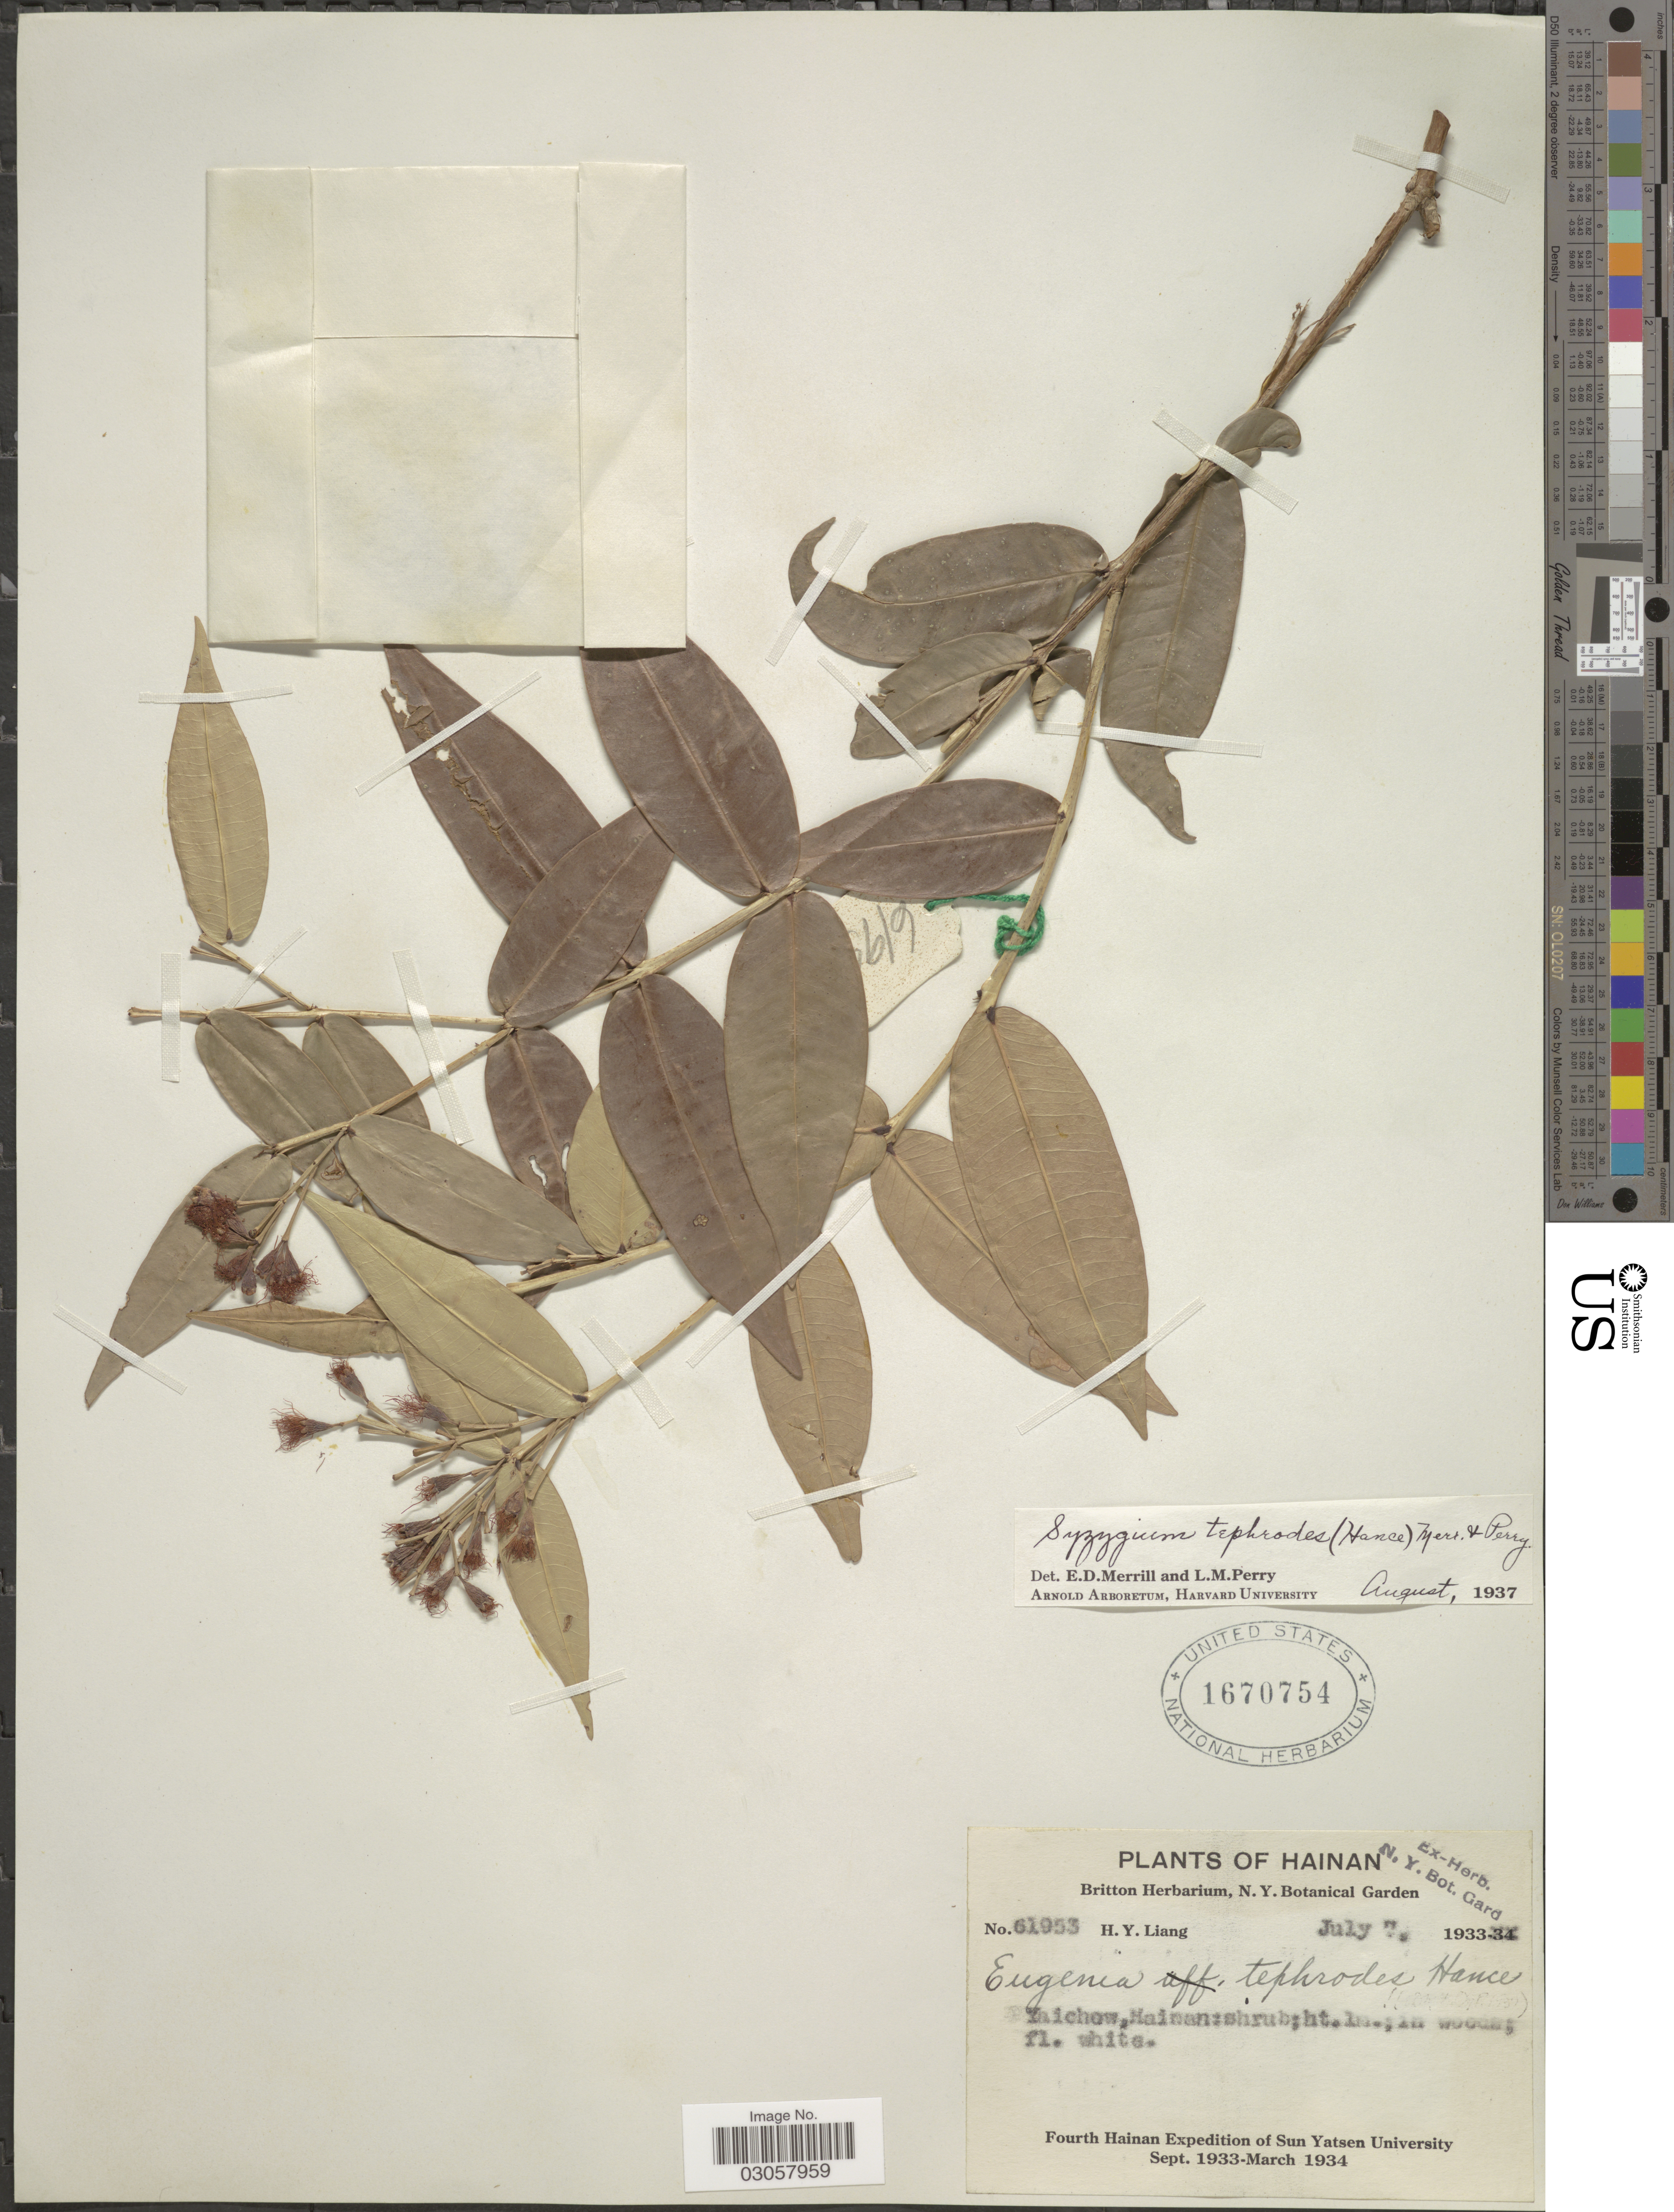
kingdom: Plantae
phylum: Tracheophyta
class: Magnoliopsida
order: Myrtales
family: Myrtaceae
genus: Syzygium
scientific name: Syzygium tephrodes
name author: (Hance) Merr. & L.M. Perry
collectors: H. Y. Liang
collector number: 61953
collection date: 1933-07-07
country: China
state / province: Hainan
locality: Yaichow.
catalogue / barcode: US 1670754